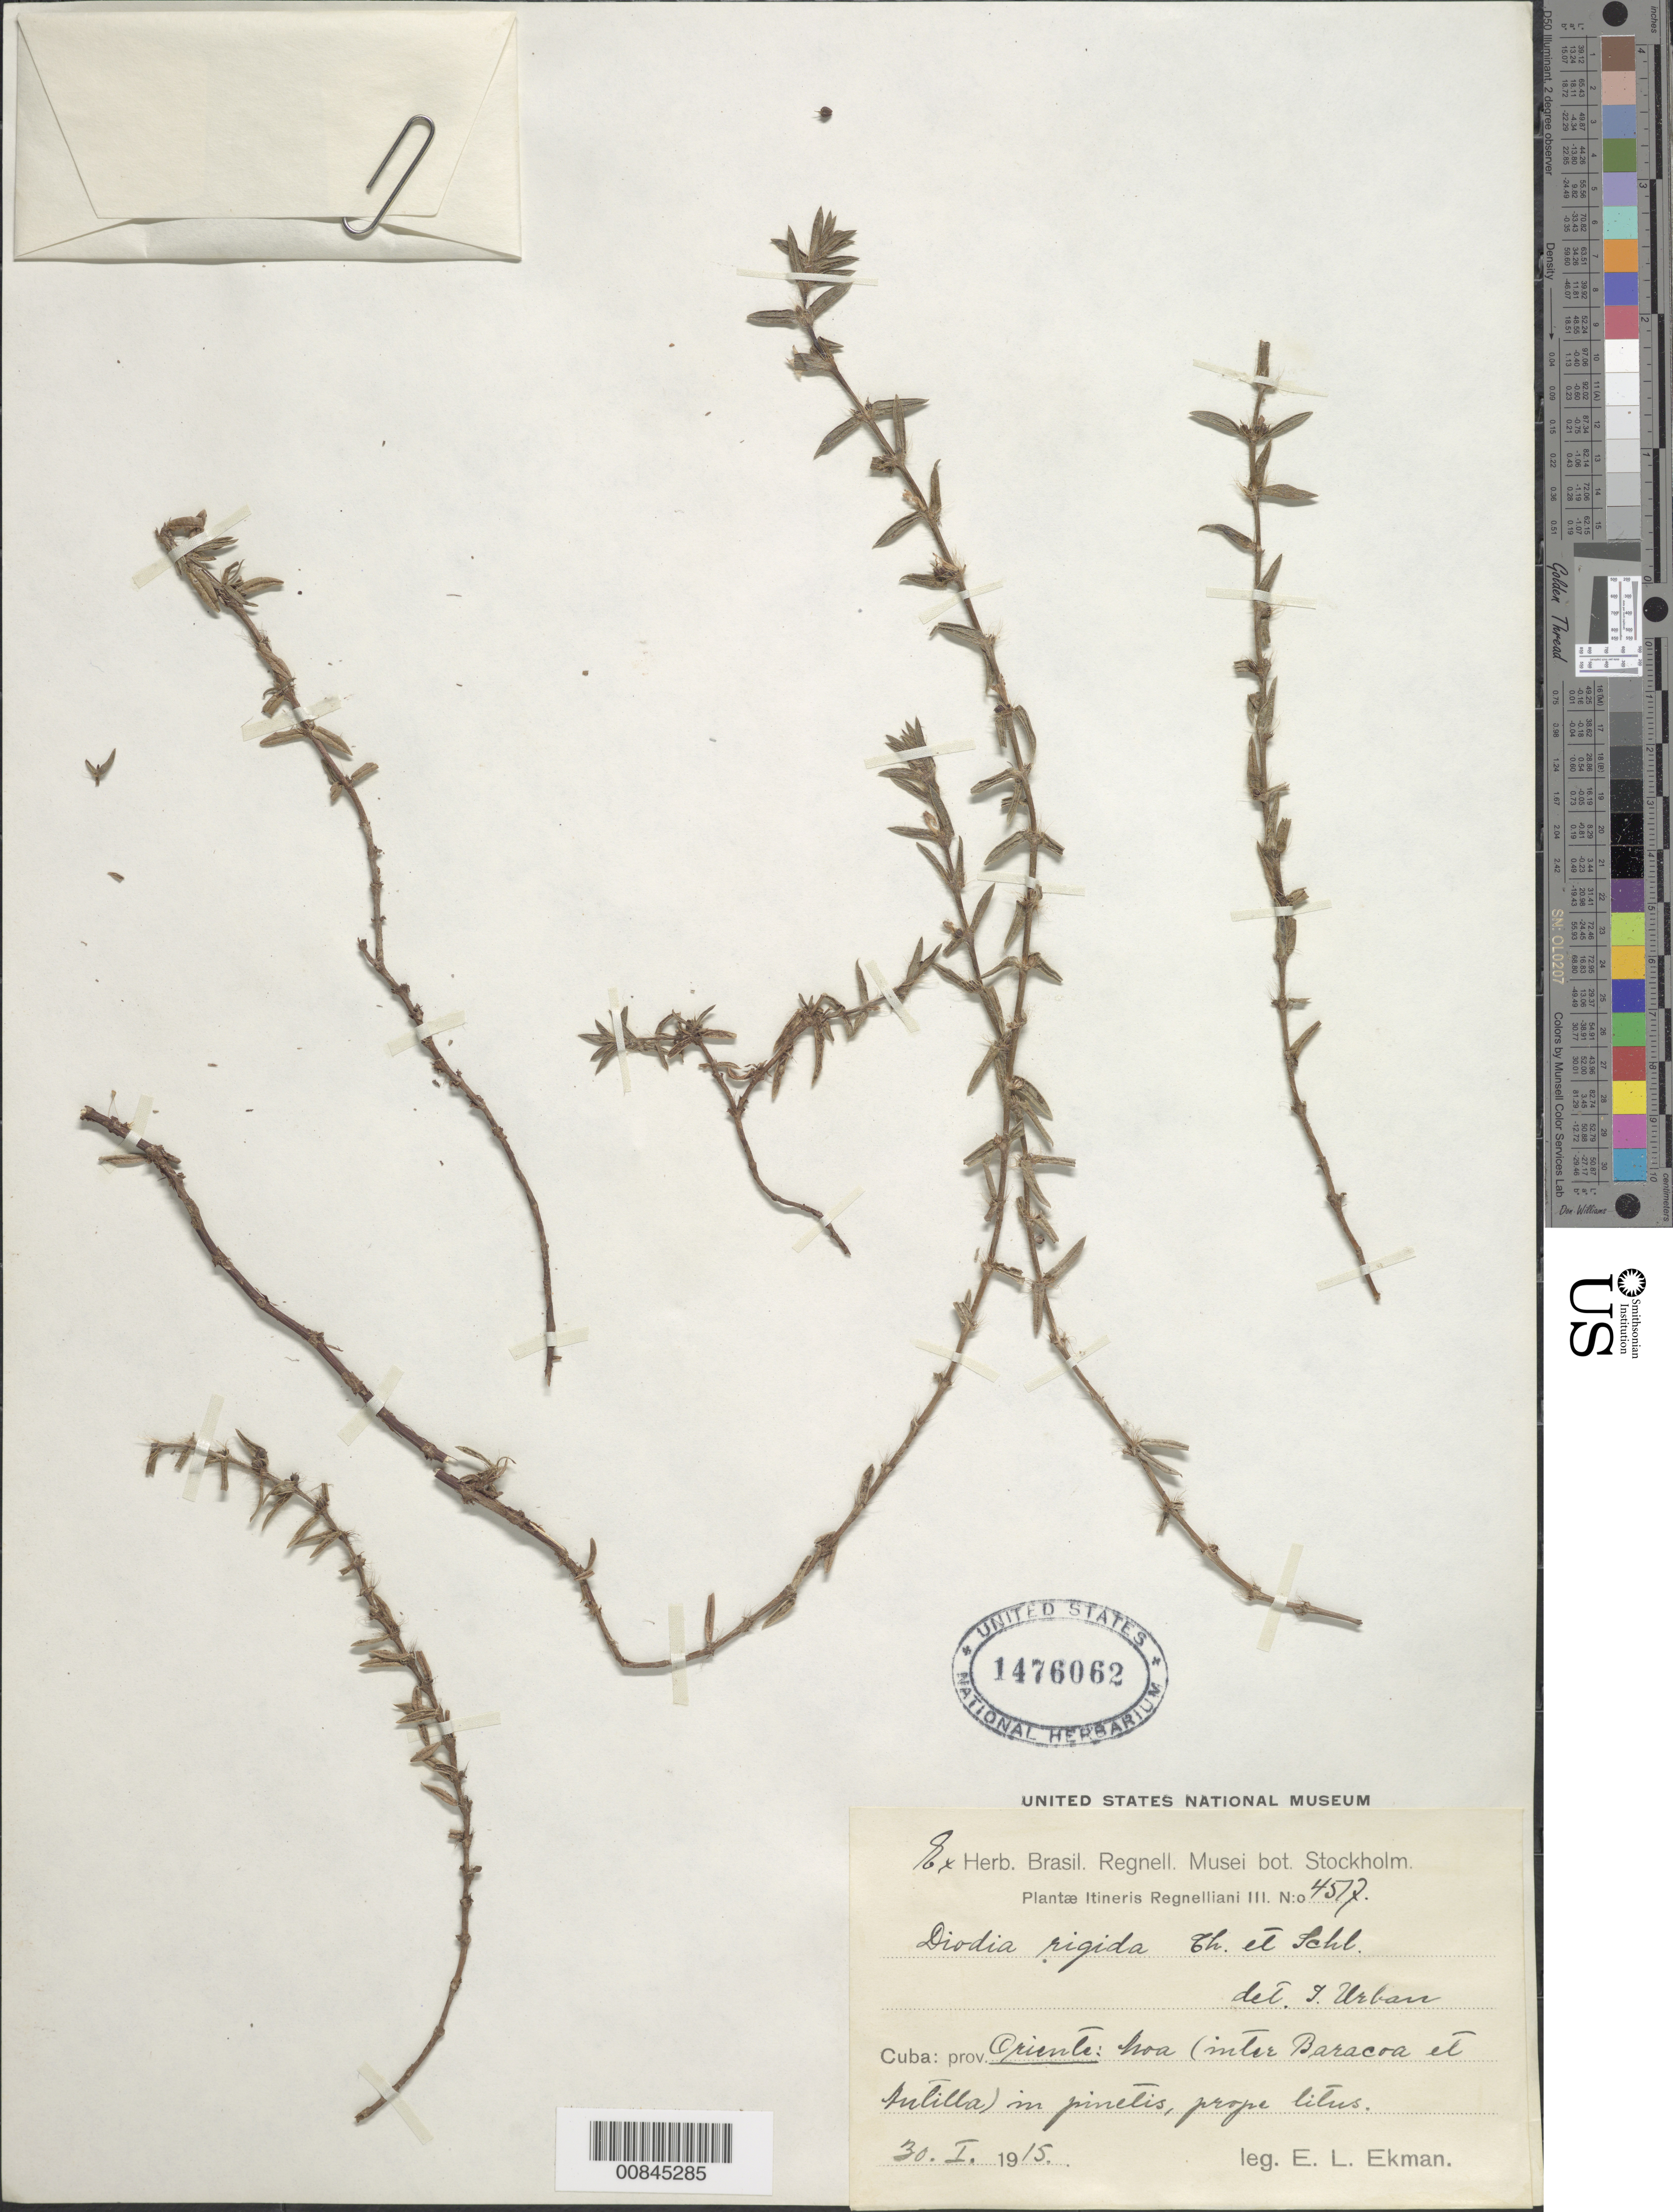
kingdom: Plantae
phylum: Tracheophyta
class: Magnoliopsida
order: Gentianales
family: Rubiaceae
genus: Diodella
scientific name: Diodella apiculata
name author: (Willd. ex Roem. & Schult.) Bacigalupo & E.L. Cabral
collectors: E. L. Ekman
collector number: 4517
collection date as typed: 30 Jan 1915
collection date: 1915-01-30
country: Cuba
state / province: Oriente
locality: Inter Baracoa et Antilla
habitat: In pinetis, prope litus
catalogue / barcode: US 1476062